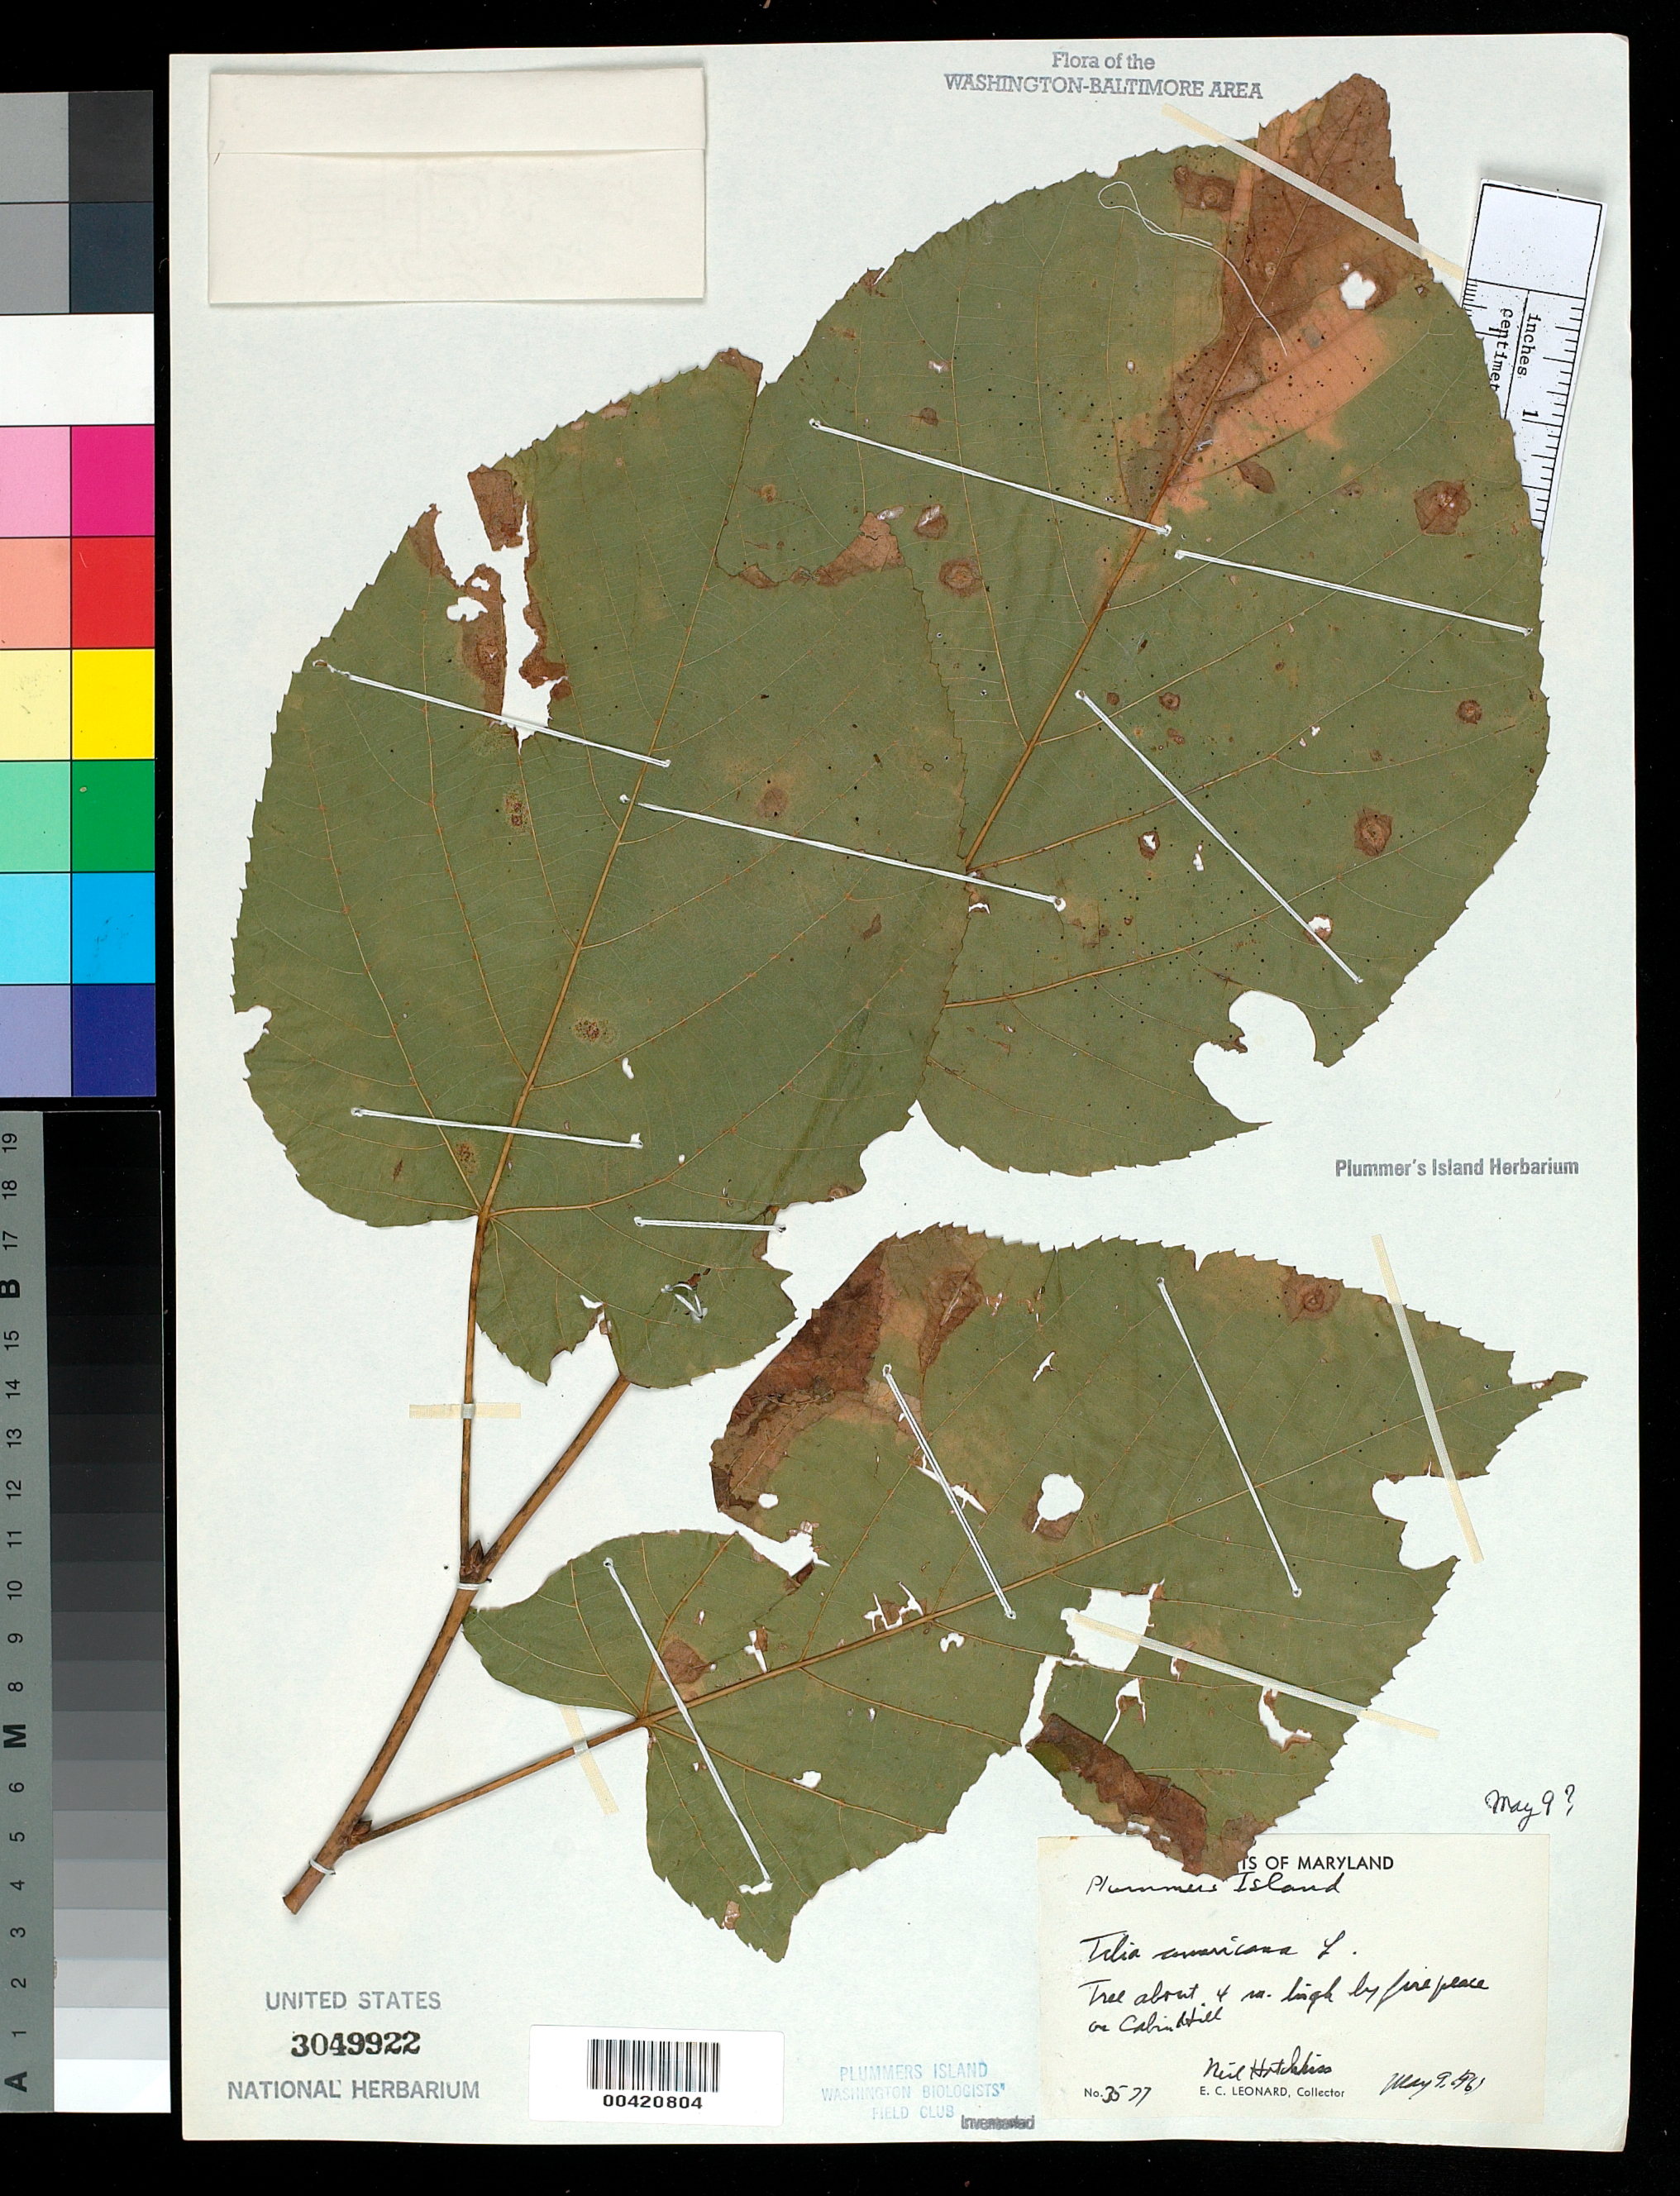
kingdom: Plantae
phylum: Tracheophyta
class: Magnoliopsida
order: Malvales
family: Malvaceae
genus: Tilia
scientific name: Tilia americana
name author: L.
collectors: E. C. Leonard & N. Hotchkiss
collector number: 3577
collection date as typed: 09 May 1961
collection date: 1961-05-09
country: United States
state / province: Maryland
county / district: Montgomery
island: Plummers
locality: Plummer's Island; by fireplace on Cabin Hill C. & O. Canal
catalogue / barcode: US 3049922